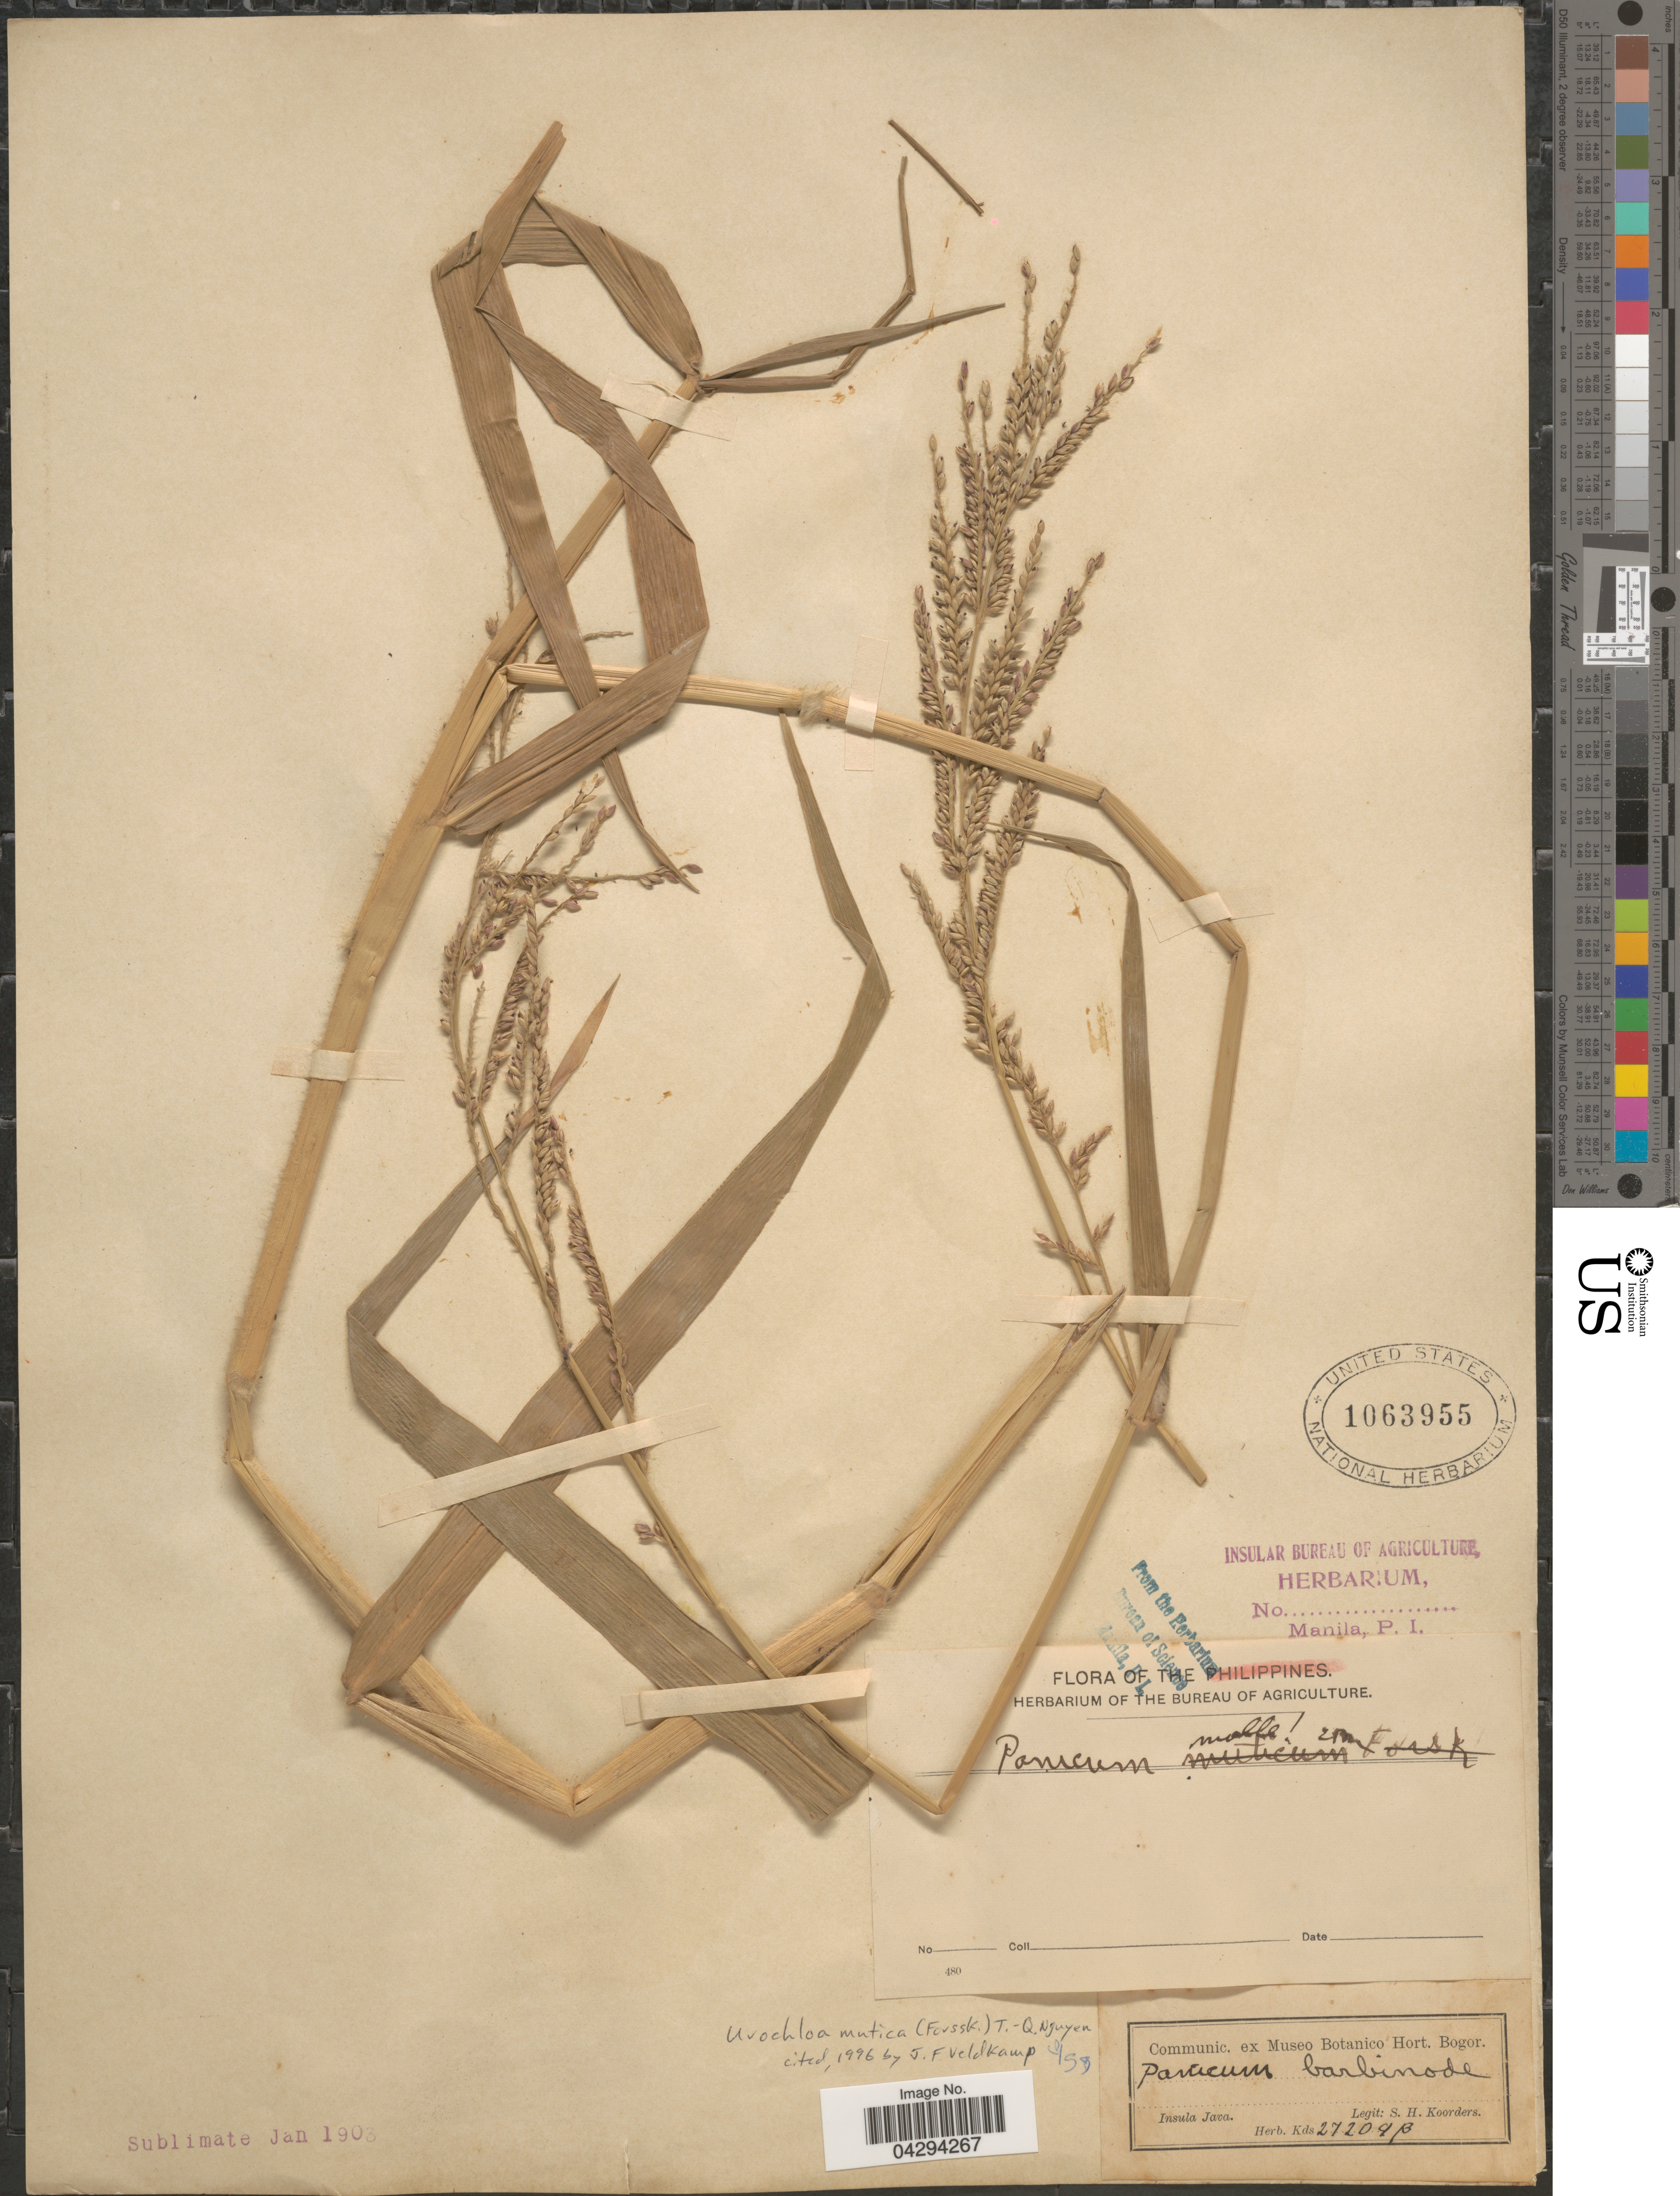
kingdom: Plantae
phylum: Tracheophyta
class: Liliopsida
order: Poales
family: Poaceae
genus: Urochloa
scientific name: Urochloa mutica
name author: (Forssk.) T.Q. Nguyen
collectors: S. H. Koorders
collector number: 27209B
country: Indonesia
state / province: Java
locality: Insula Java.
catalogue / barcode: US 1063955